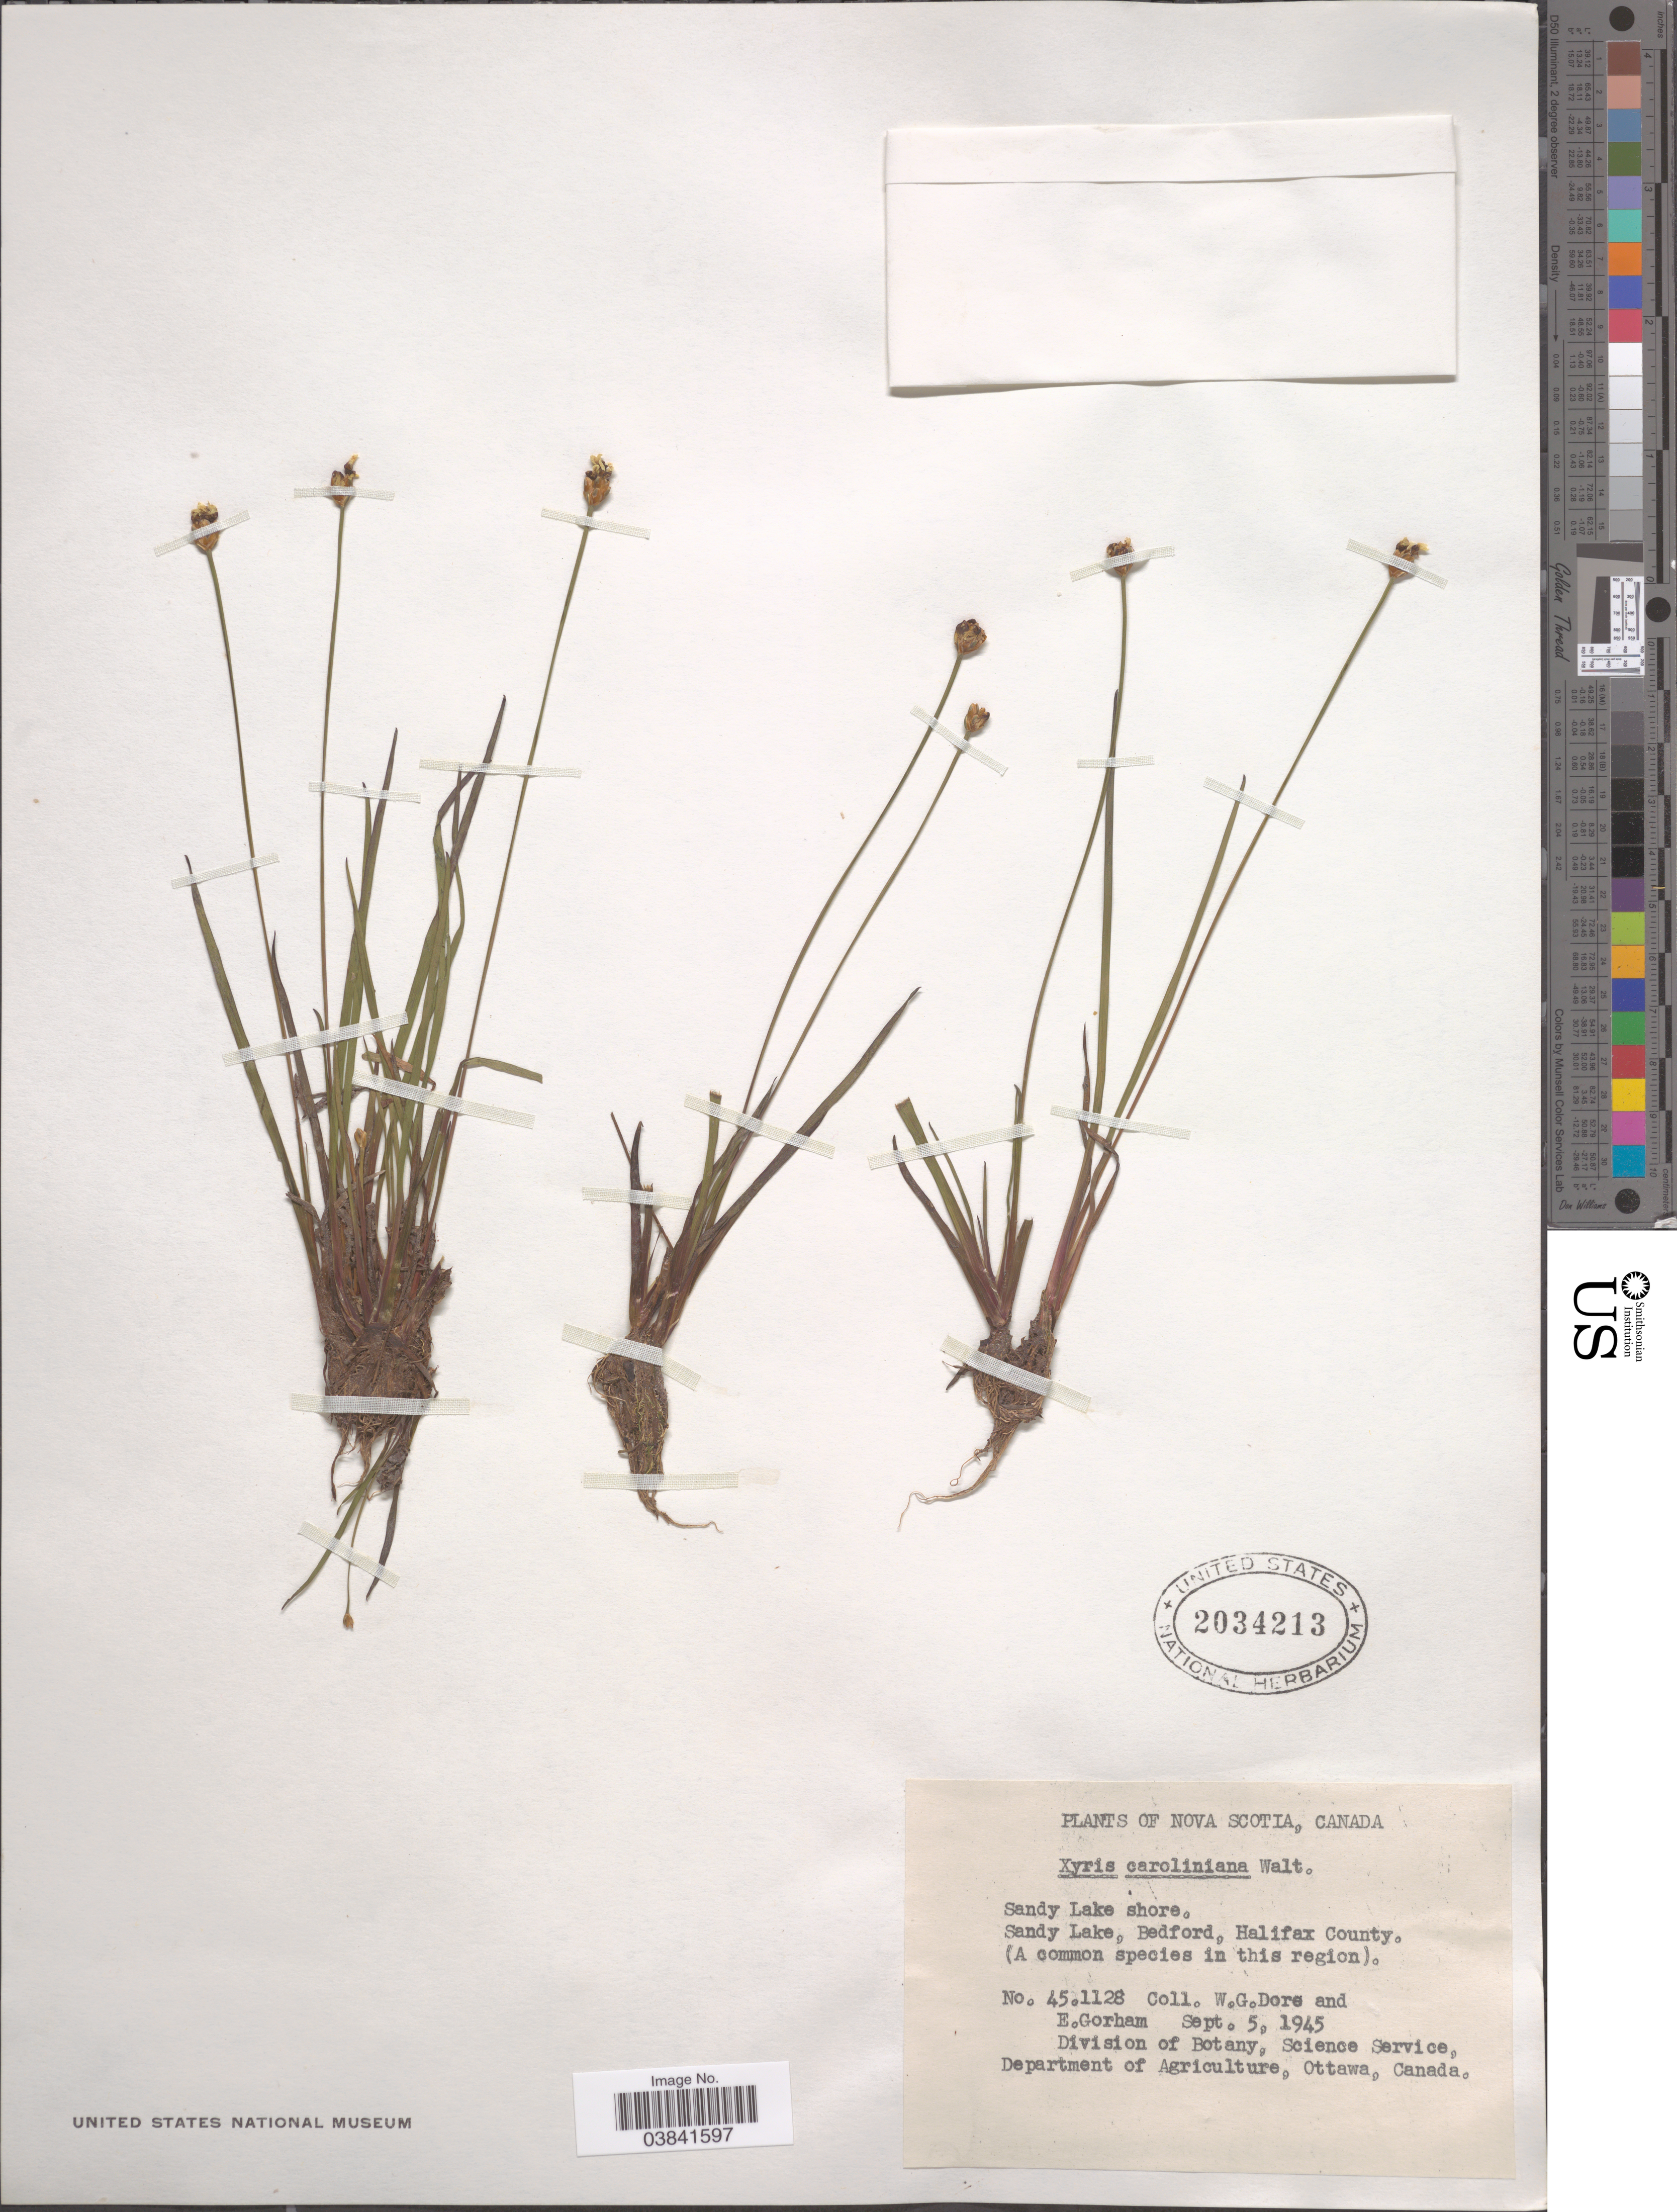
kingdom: Plantae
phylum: Tracheophyta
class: Liliopsida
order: Poales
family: Xyridaceae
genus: Xyris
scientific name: Xyris difformis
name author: Chapm.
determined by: Strong, Mark T., (BOT), Smithsonian Institution - National Museum of Natural History (UNITED STATES)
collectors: W. Dore & E. Gorham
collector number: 451128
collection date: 1945-09-05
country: Canada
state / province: Nova Scotia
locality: Sandy Lake shore. Sandy Lake, Bedford, Halifax County.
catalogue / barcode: US 2034213